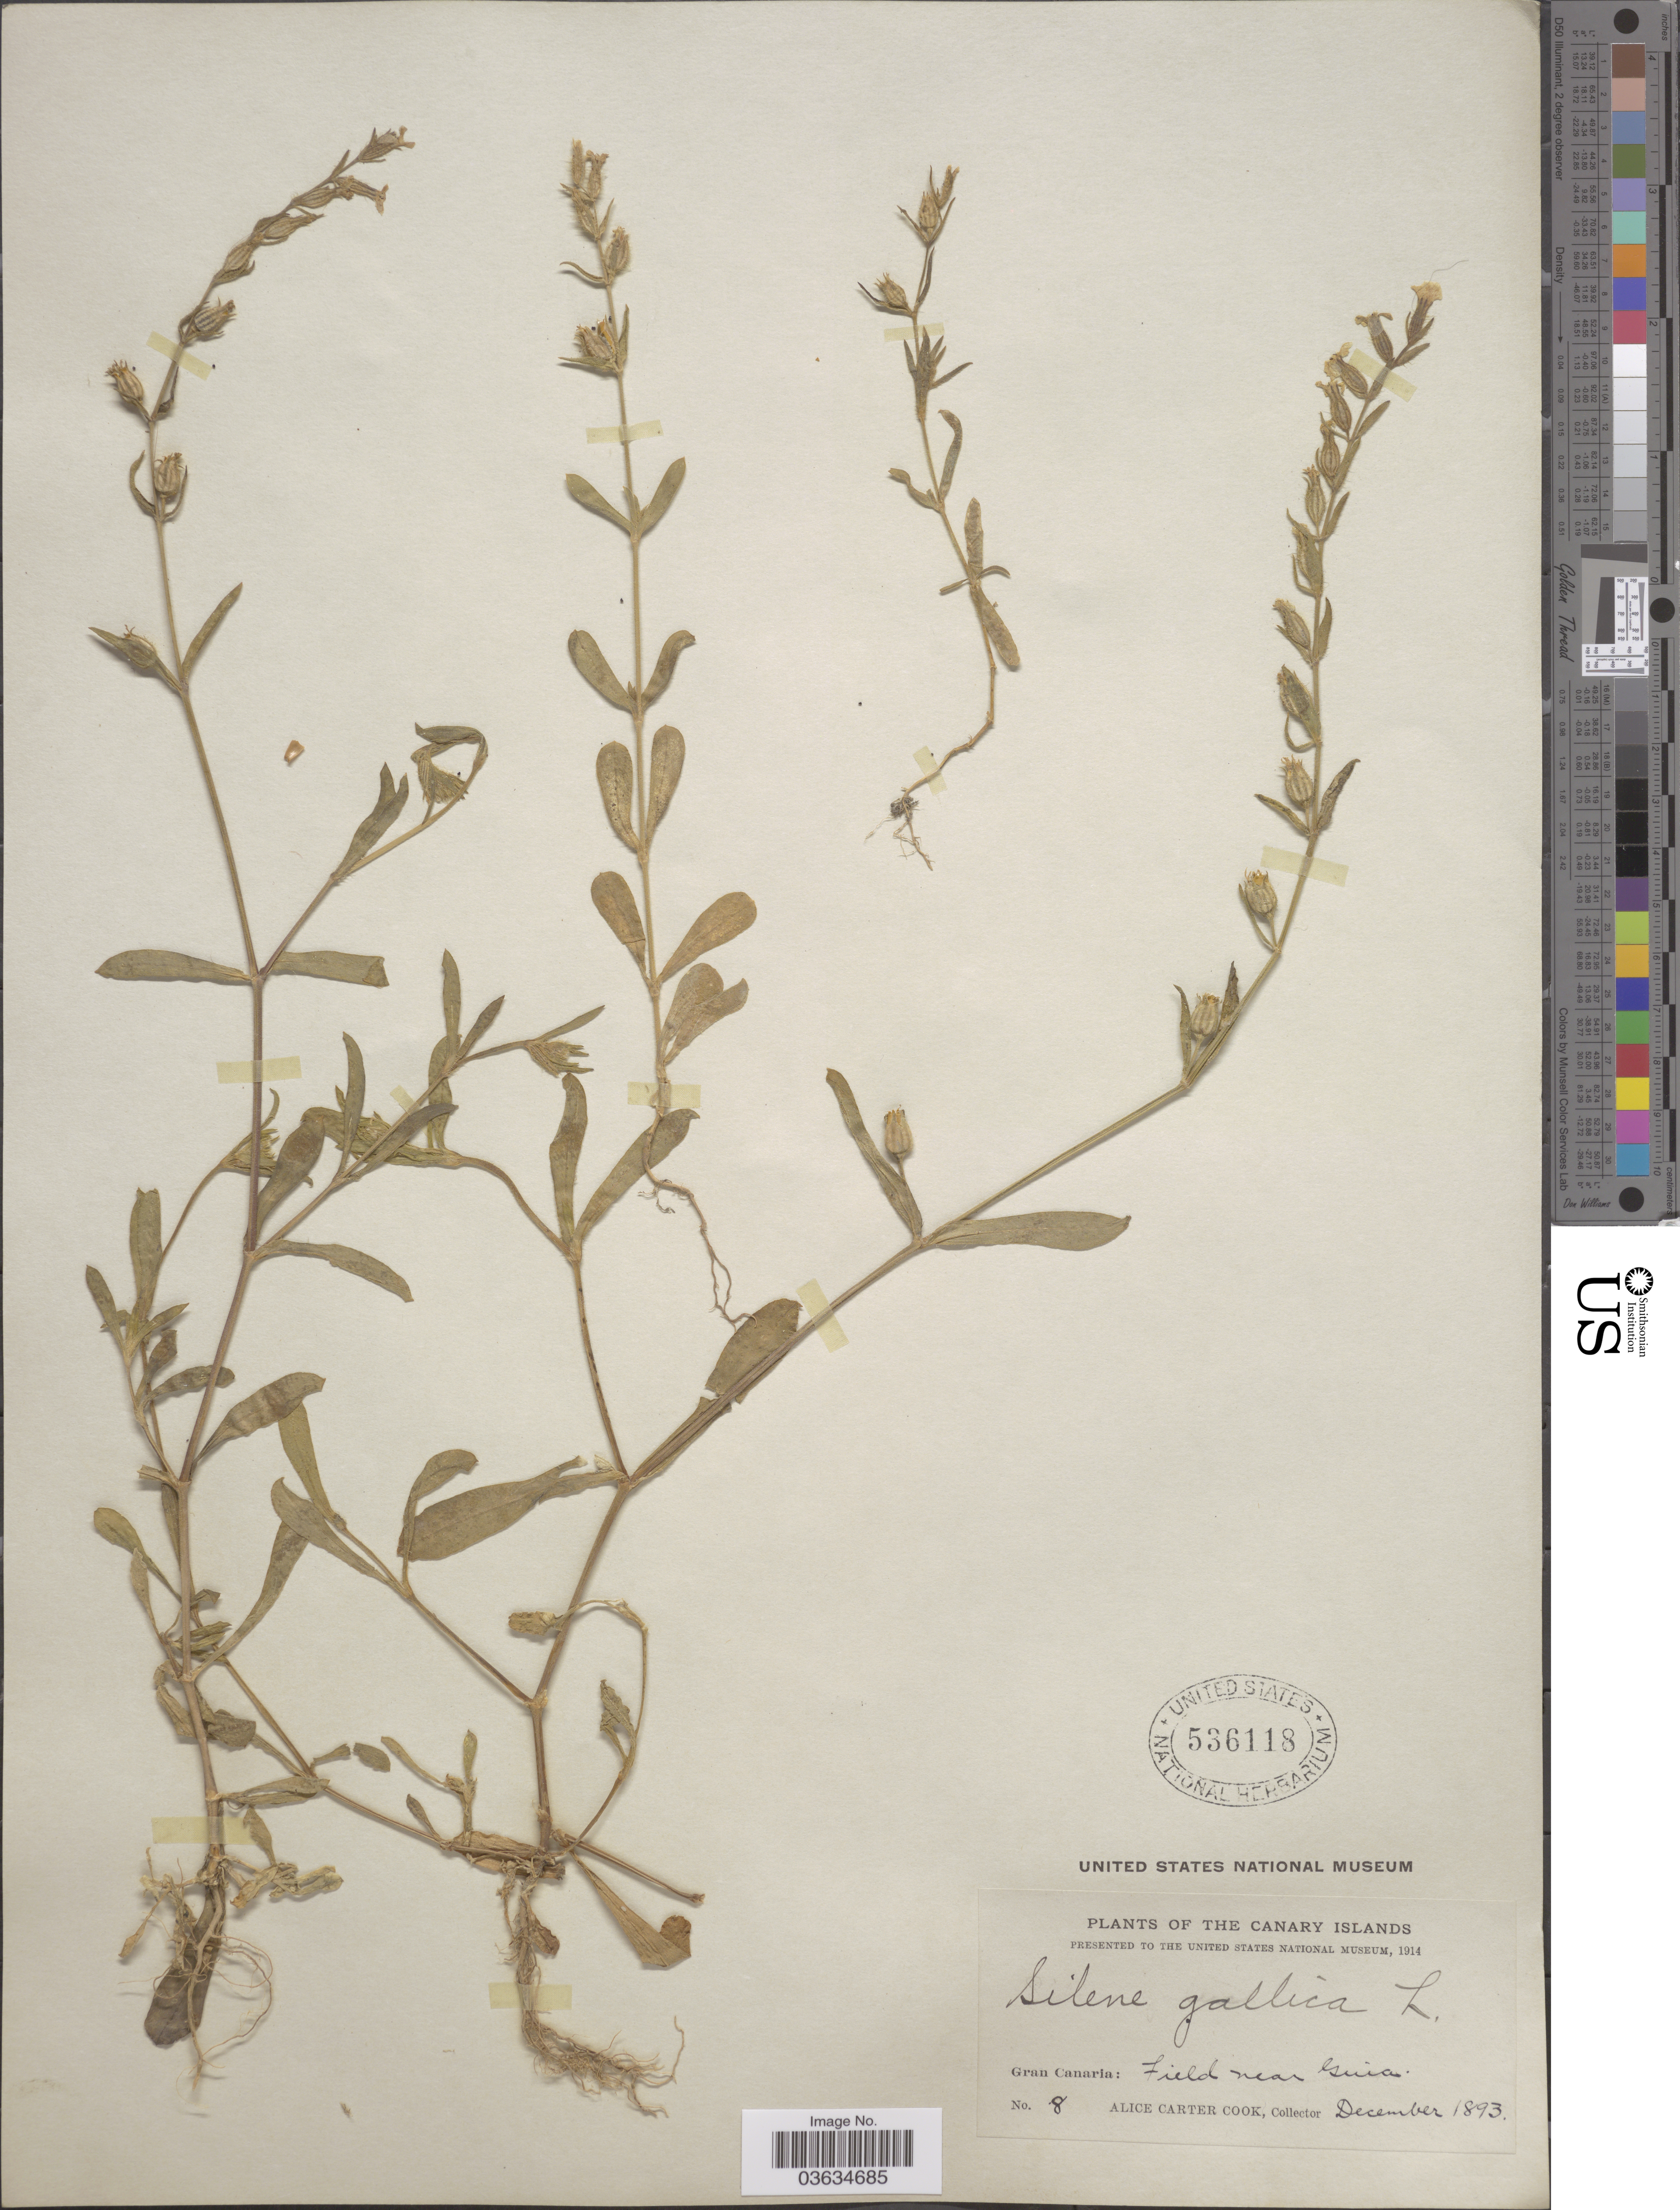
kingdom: Plantae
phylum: Tracheophyta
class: Magnoliopsida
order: Caryophyllales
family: Caryophyllaceae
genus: Silene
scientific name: Silene gallica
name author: L.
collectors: Alice C. Cook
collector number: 8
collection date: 1893-12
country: Spain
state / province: Canarias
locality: The Canary Islands. Gran Canaria: Field near Guia.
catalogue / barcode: US 536118